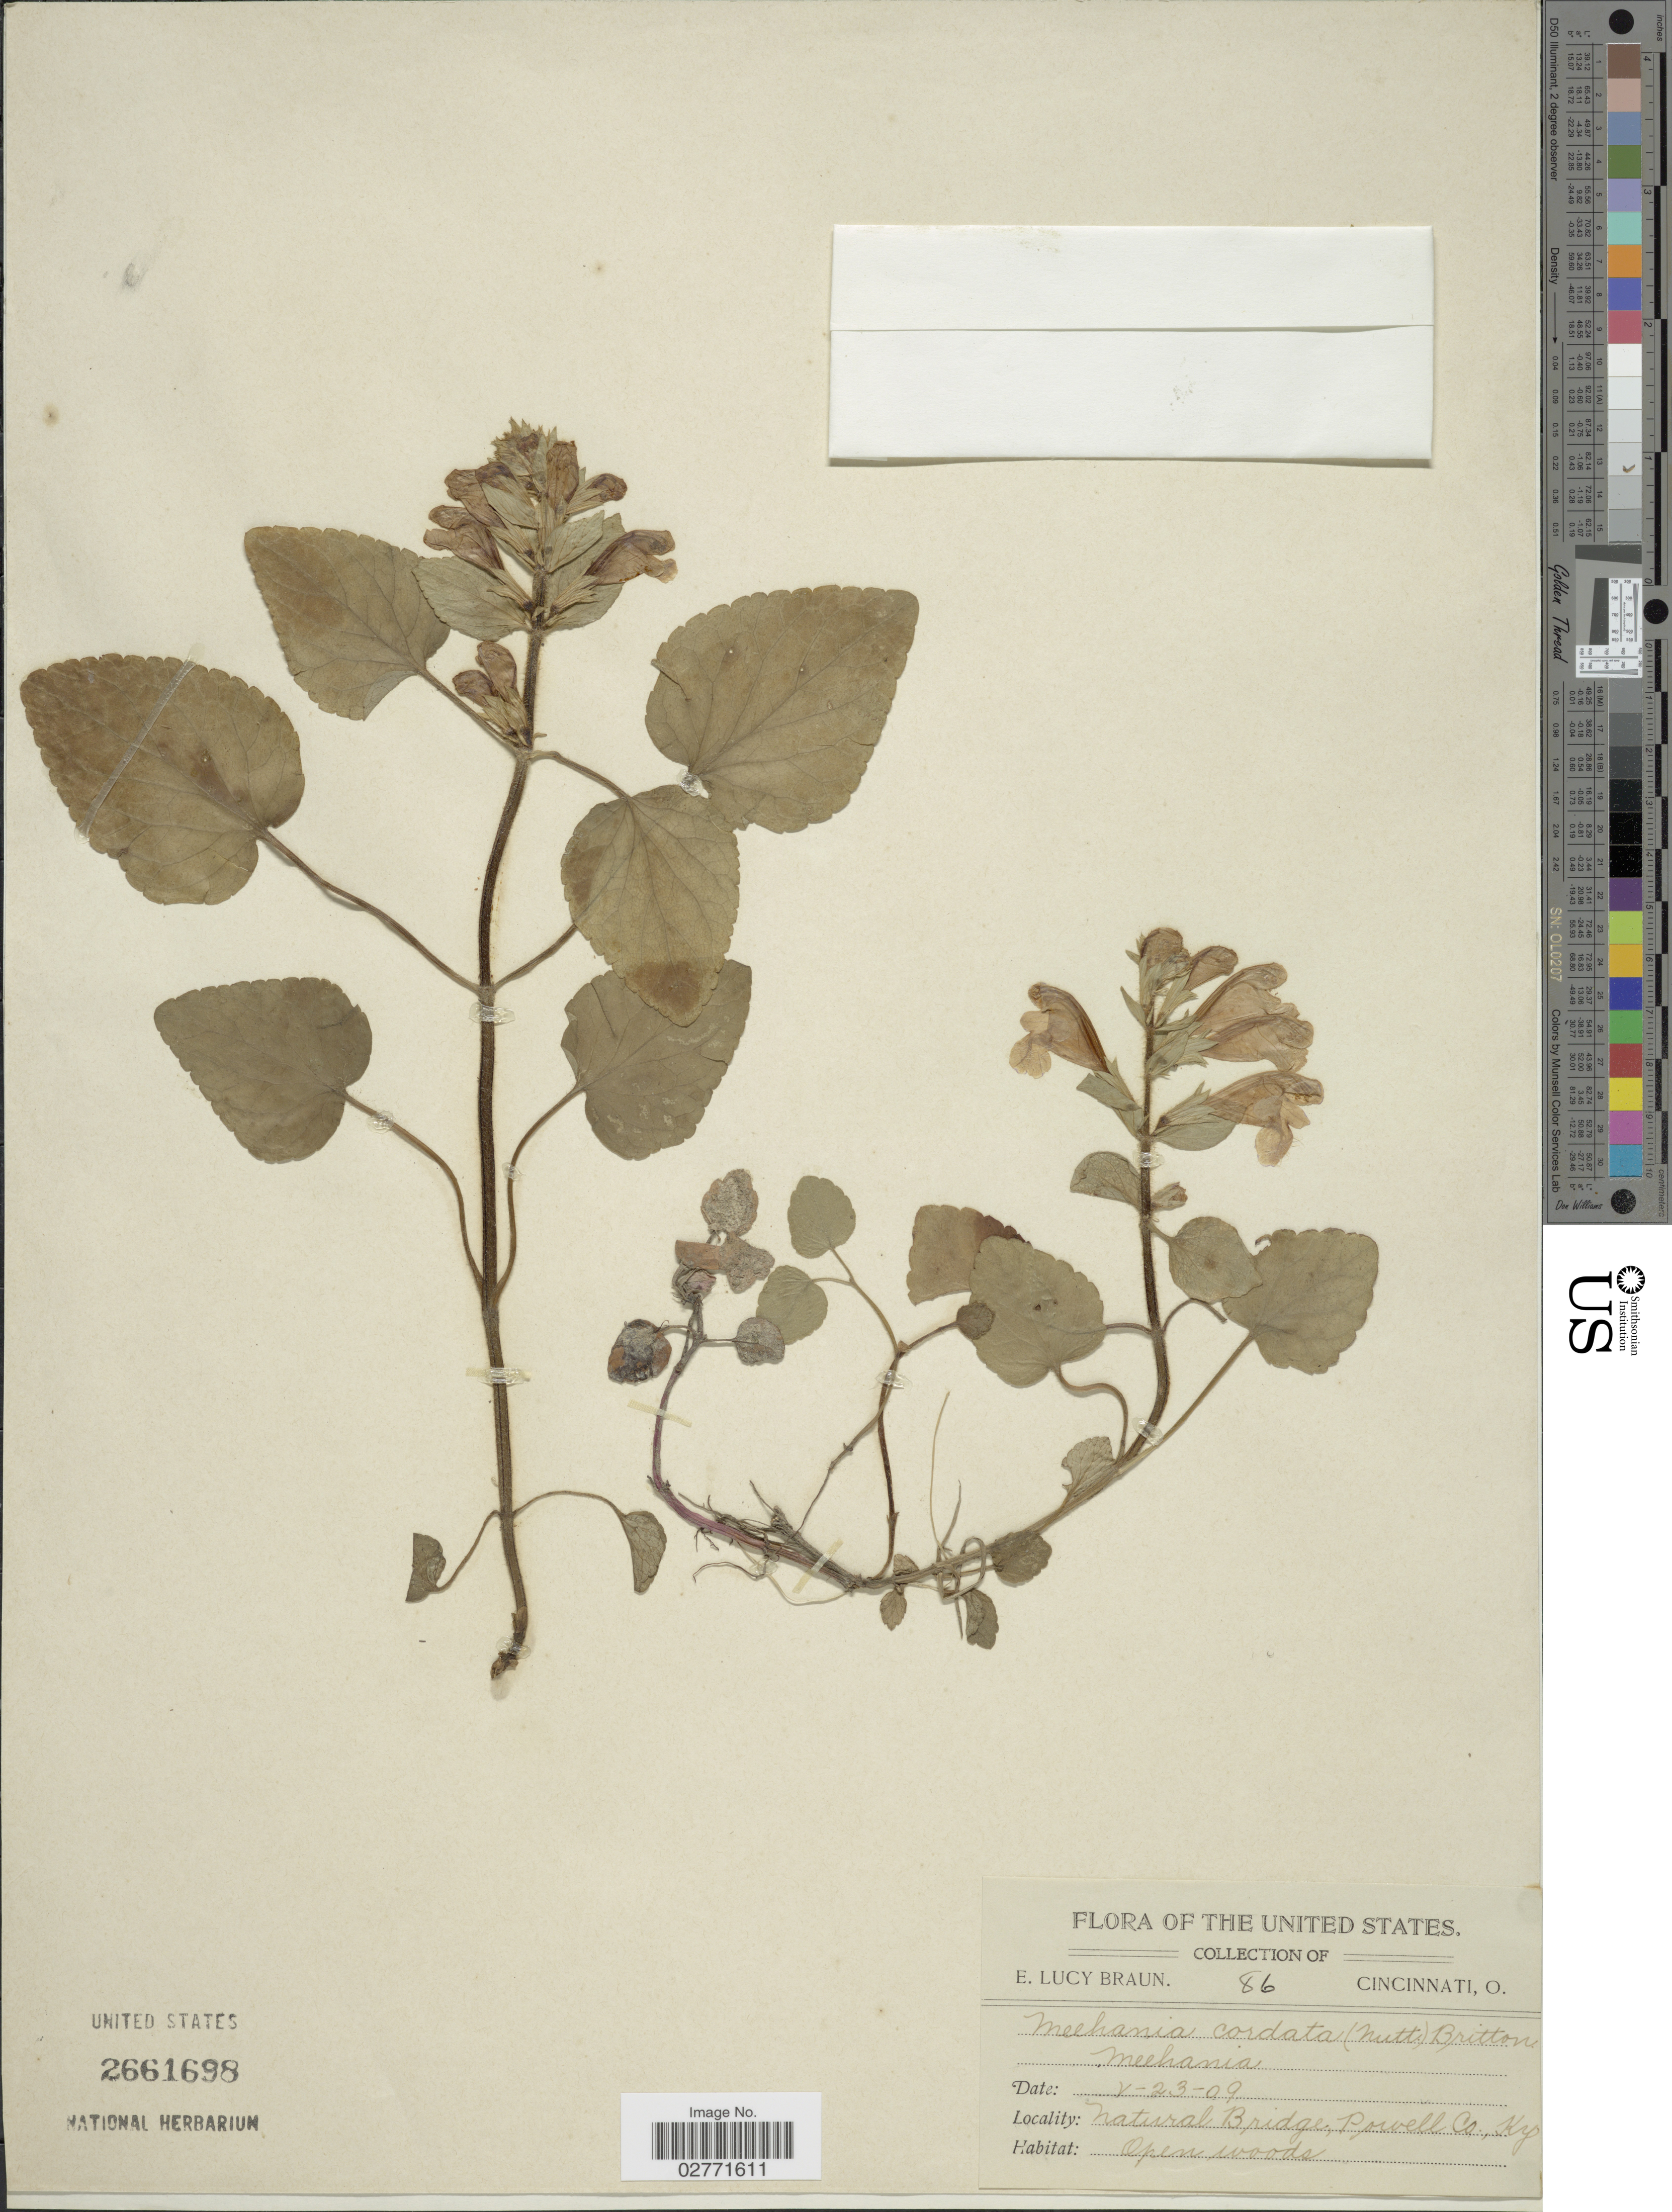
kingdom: Plantae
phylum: Tracheophyta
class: Magnoliopsida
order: Lamiales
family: Lamiaceae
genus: Meehania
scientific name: Meehania cordata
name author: (Nutt.) Britton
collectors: E. L. Braun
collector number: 86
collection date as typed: Transcribed d/m/y: 23/5/9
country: United States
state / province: Kentucky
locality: Natural Bridge, Powell Co.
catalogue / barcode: US 2661698